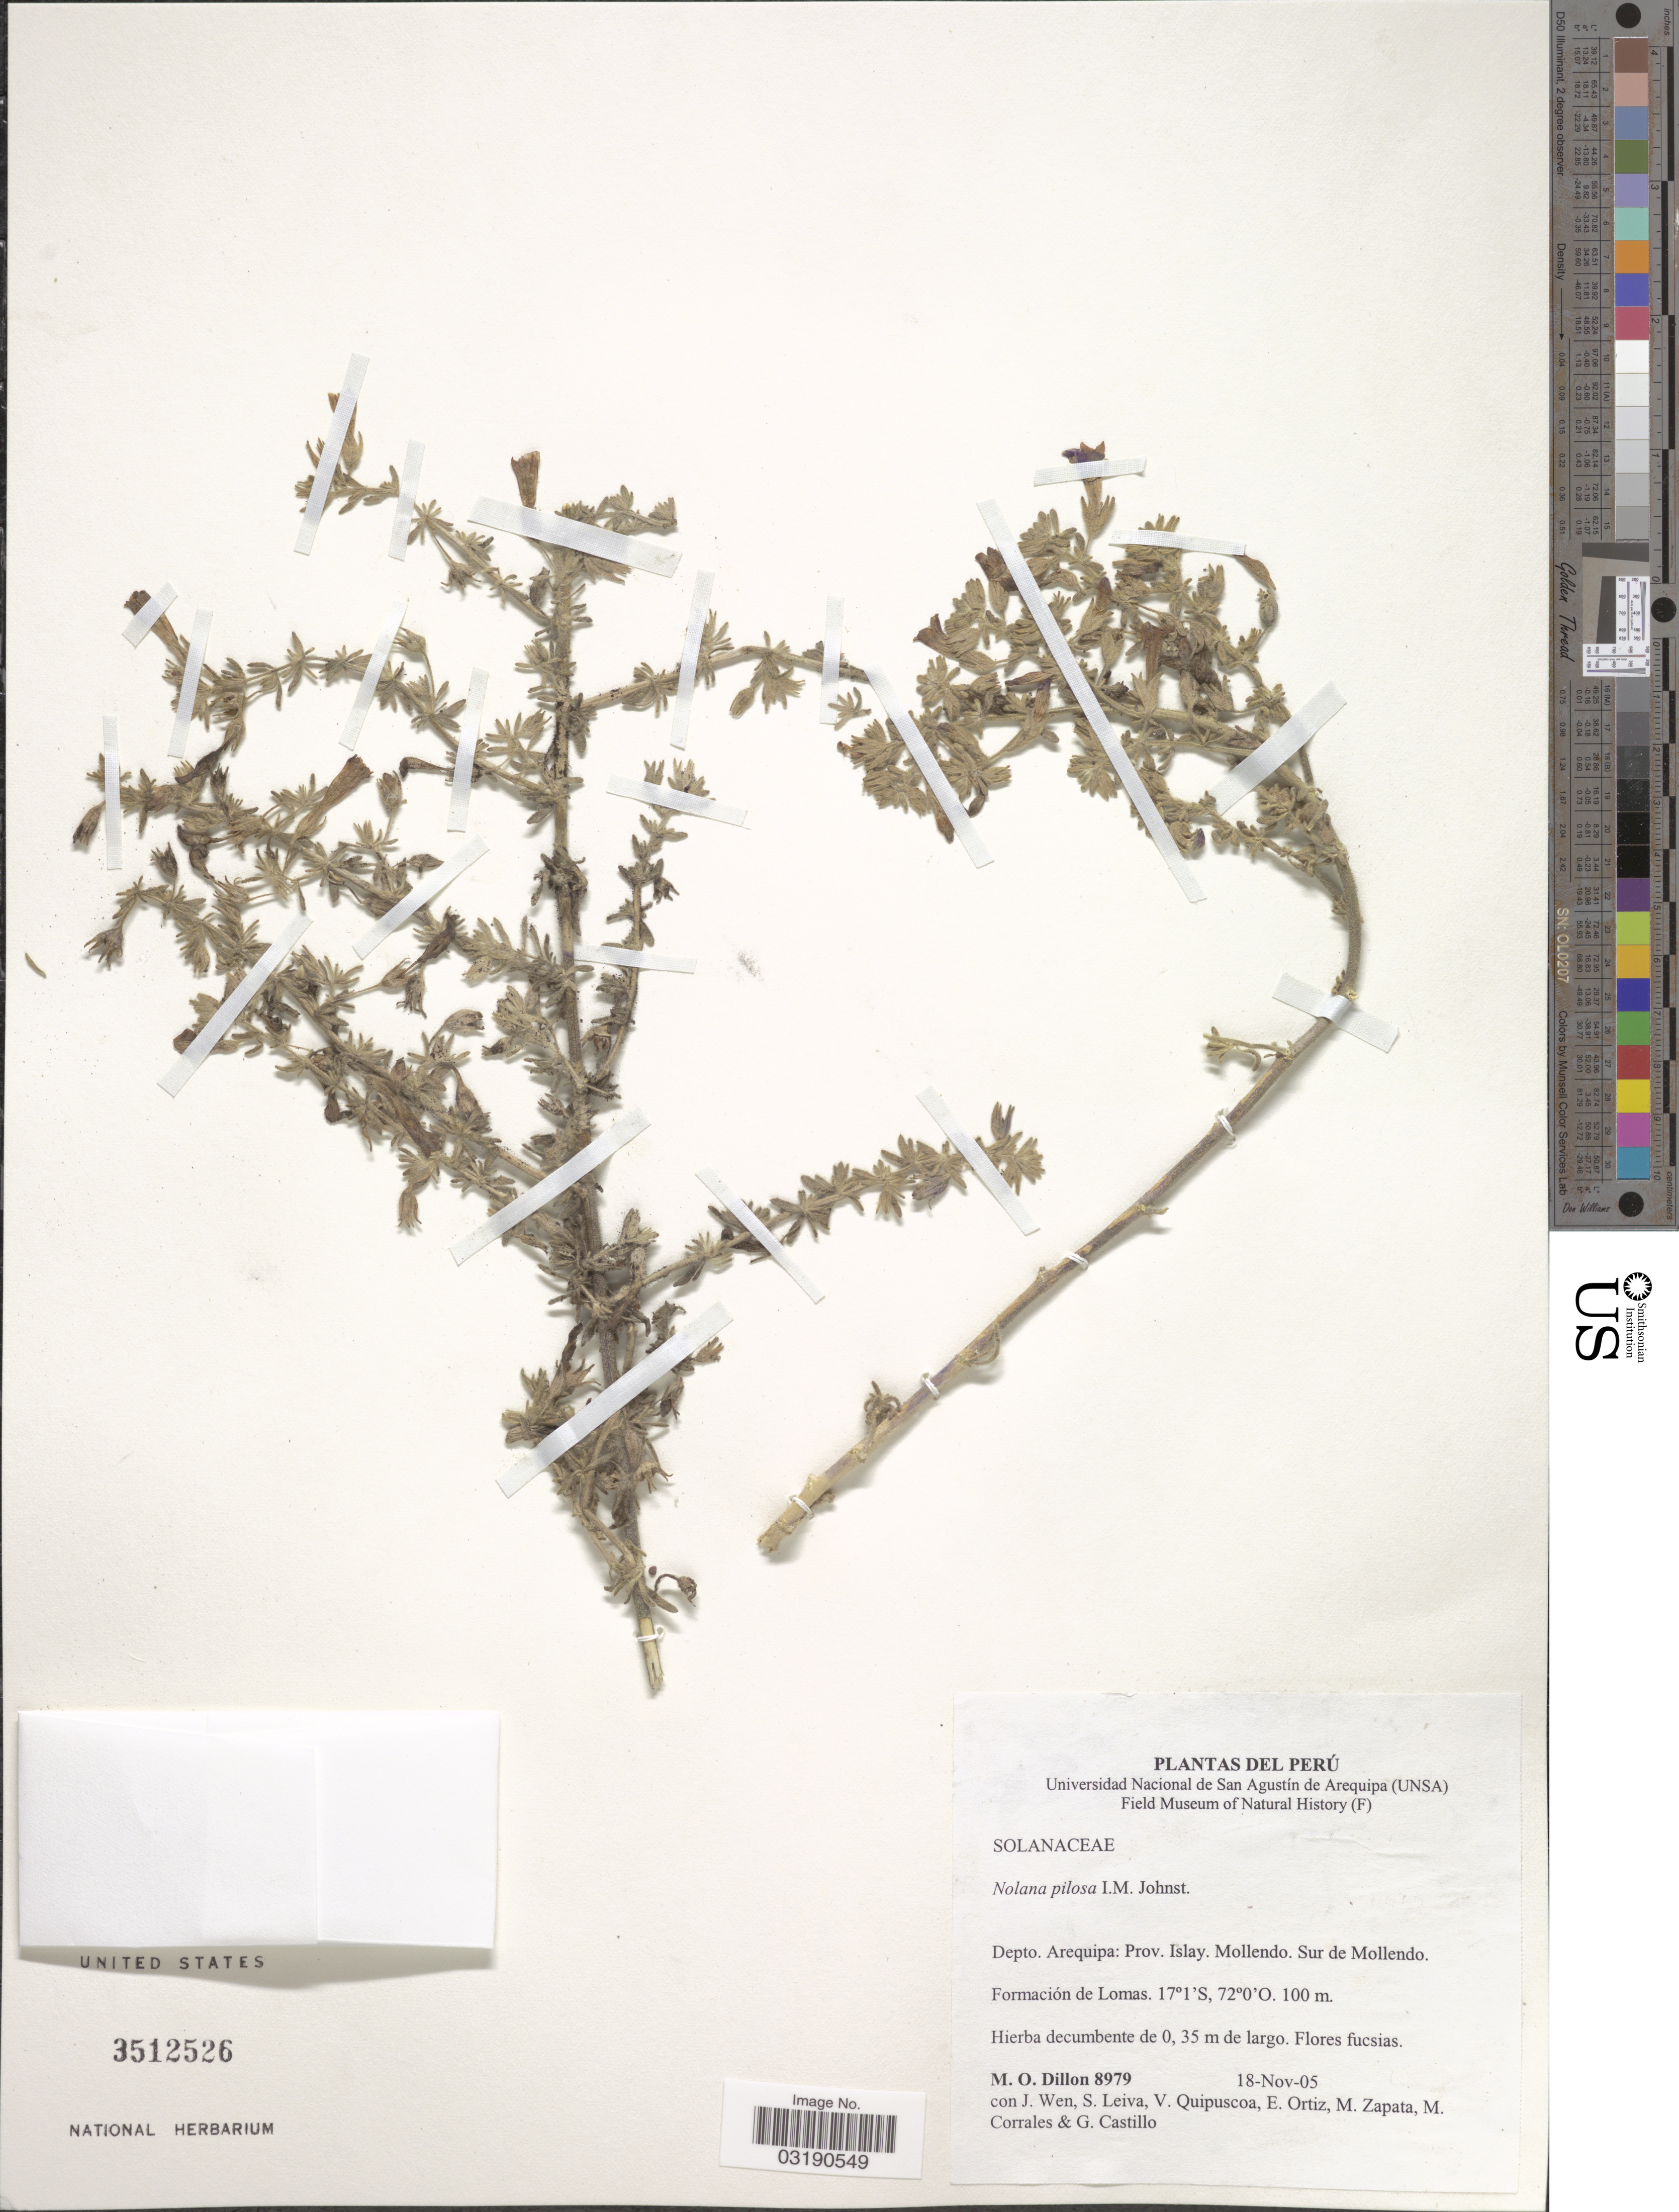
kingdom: Plantae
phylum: Tracheophyta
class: Magnoliopsida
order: Solanales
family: Solanaceae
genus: Nolana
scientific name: Nolana pilosa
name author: I.M. Johnst.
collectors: M. O. Dillon, J. Wen, S. Leiva, V. Quipuscoa & et al.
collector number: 8979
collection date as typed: Transcribed d/m/y: 18/11/5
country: Peru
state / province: Arequipa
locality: Depto. Arequipa: Prov. Islay. Mollendo. Sur de Mollendo.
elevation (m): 100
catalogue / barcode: US 3512526